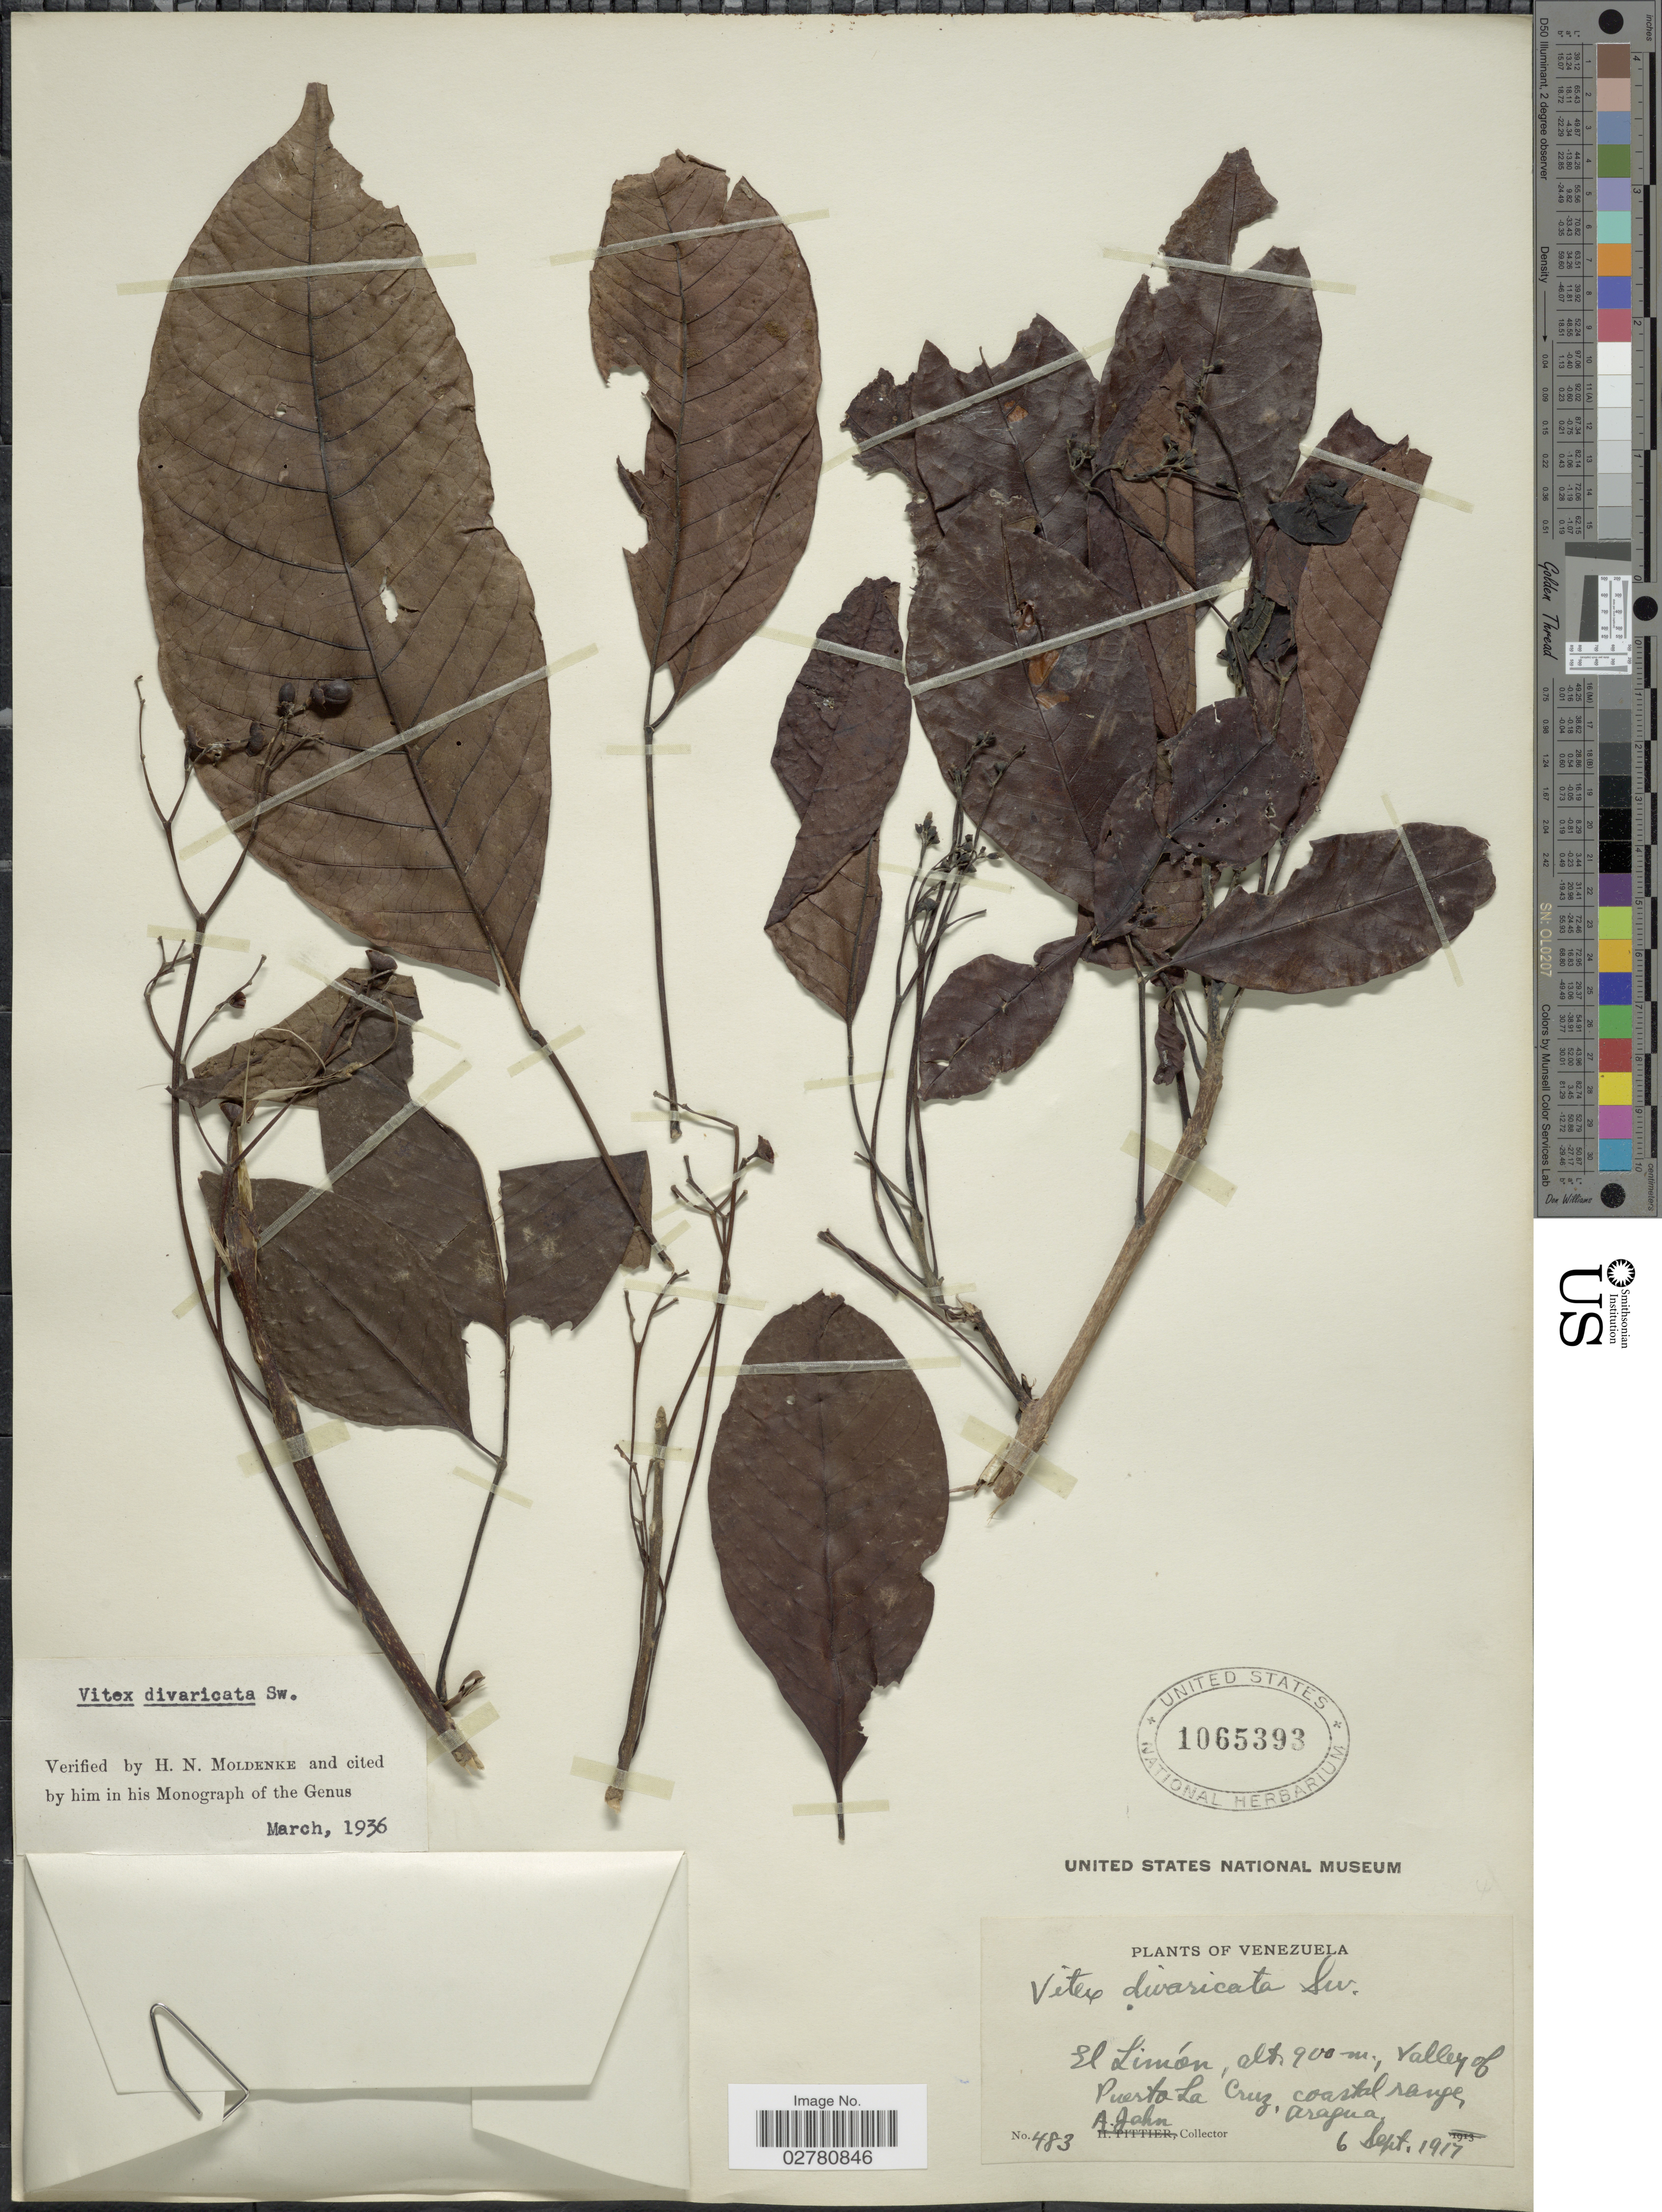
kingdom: Plantae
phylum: Tracheophyta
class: Magnoliopsida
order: Lamiales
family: Lamiaceae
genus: Vitex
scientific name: Vitex divaricata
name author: Sw.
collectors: A. Jahn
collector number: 483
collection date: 1917-09-06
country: Venezuela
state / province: Aragua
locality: El Limón. Valley of Puerto La Cruz, coastal range.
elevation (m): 900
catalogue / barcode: US 1065393